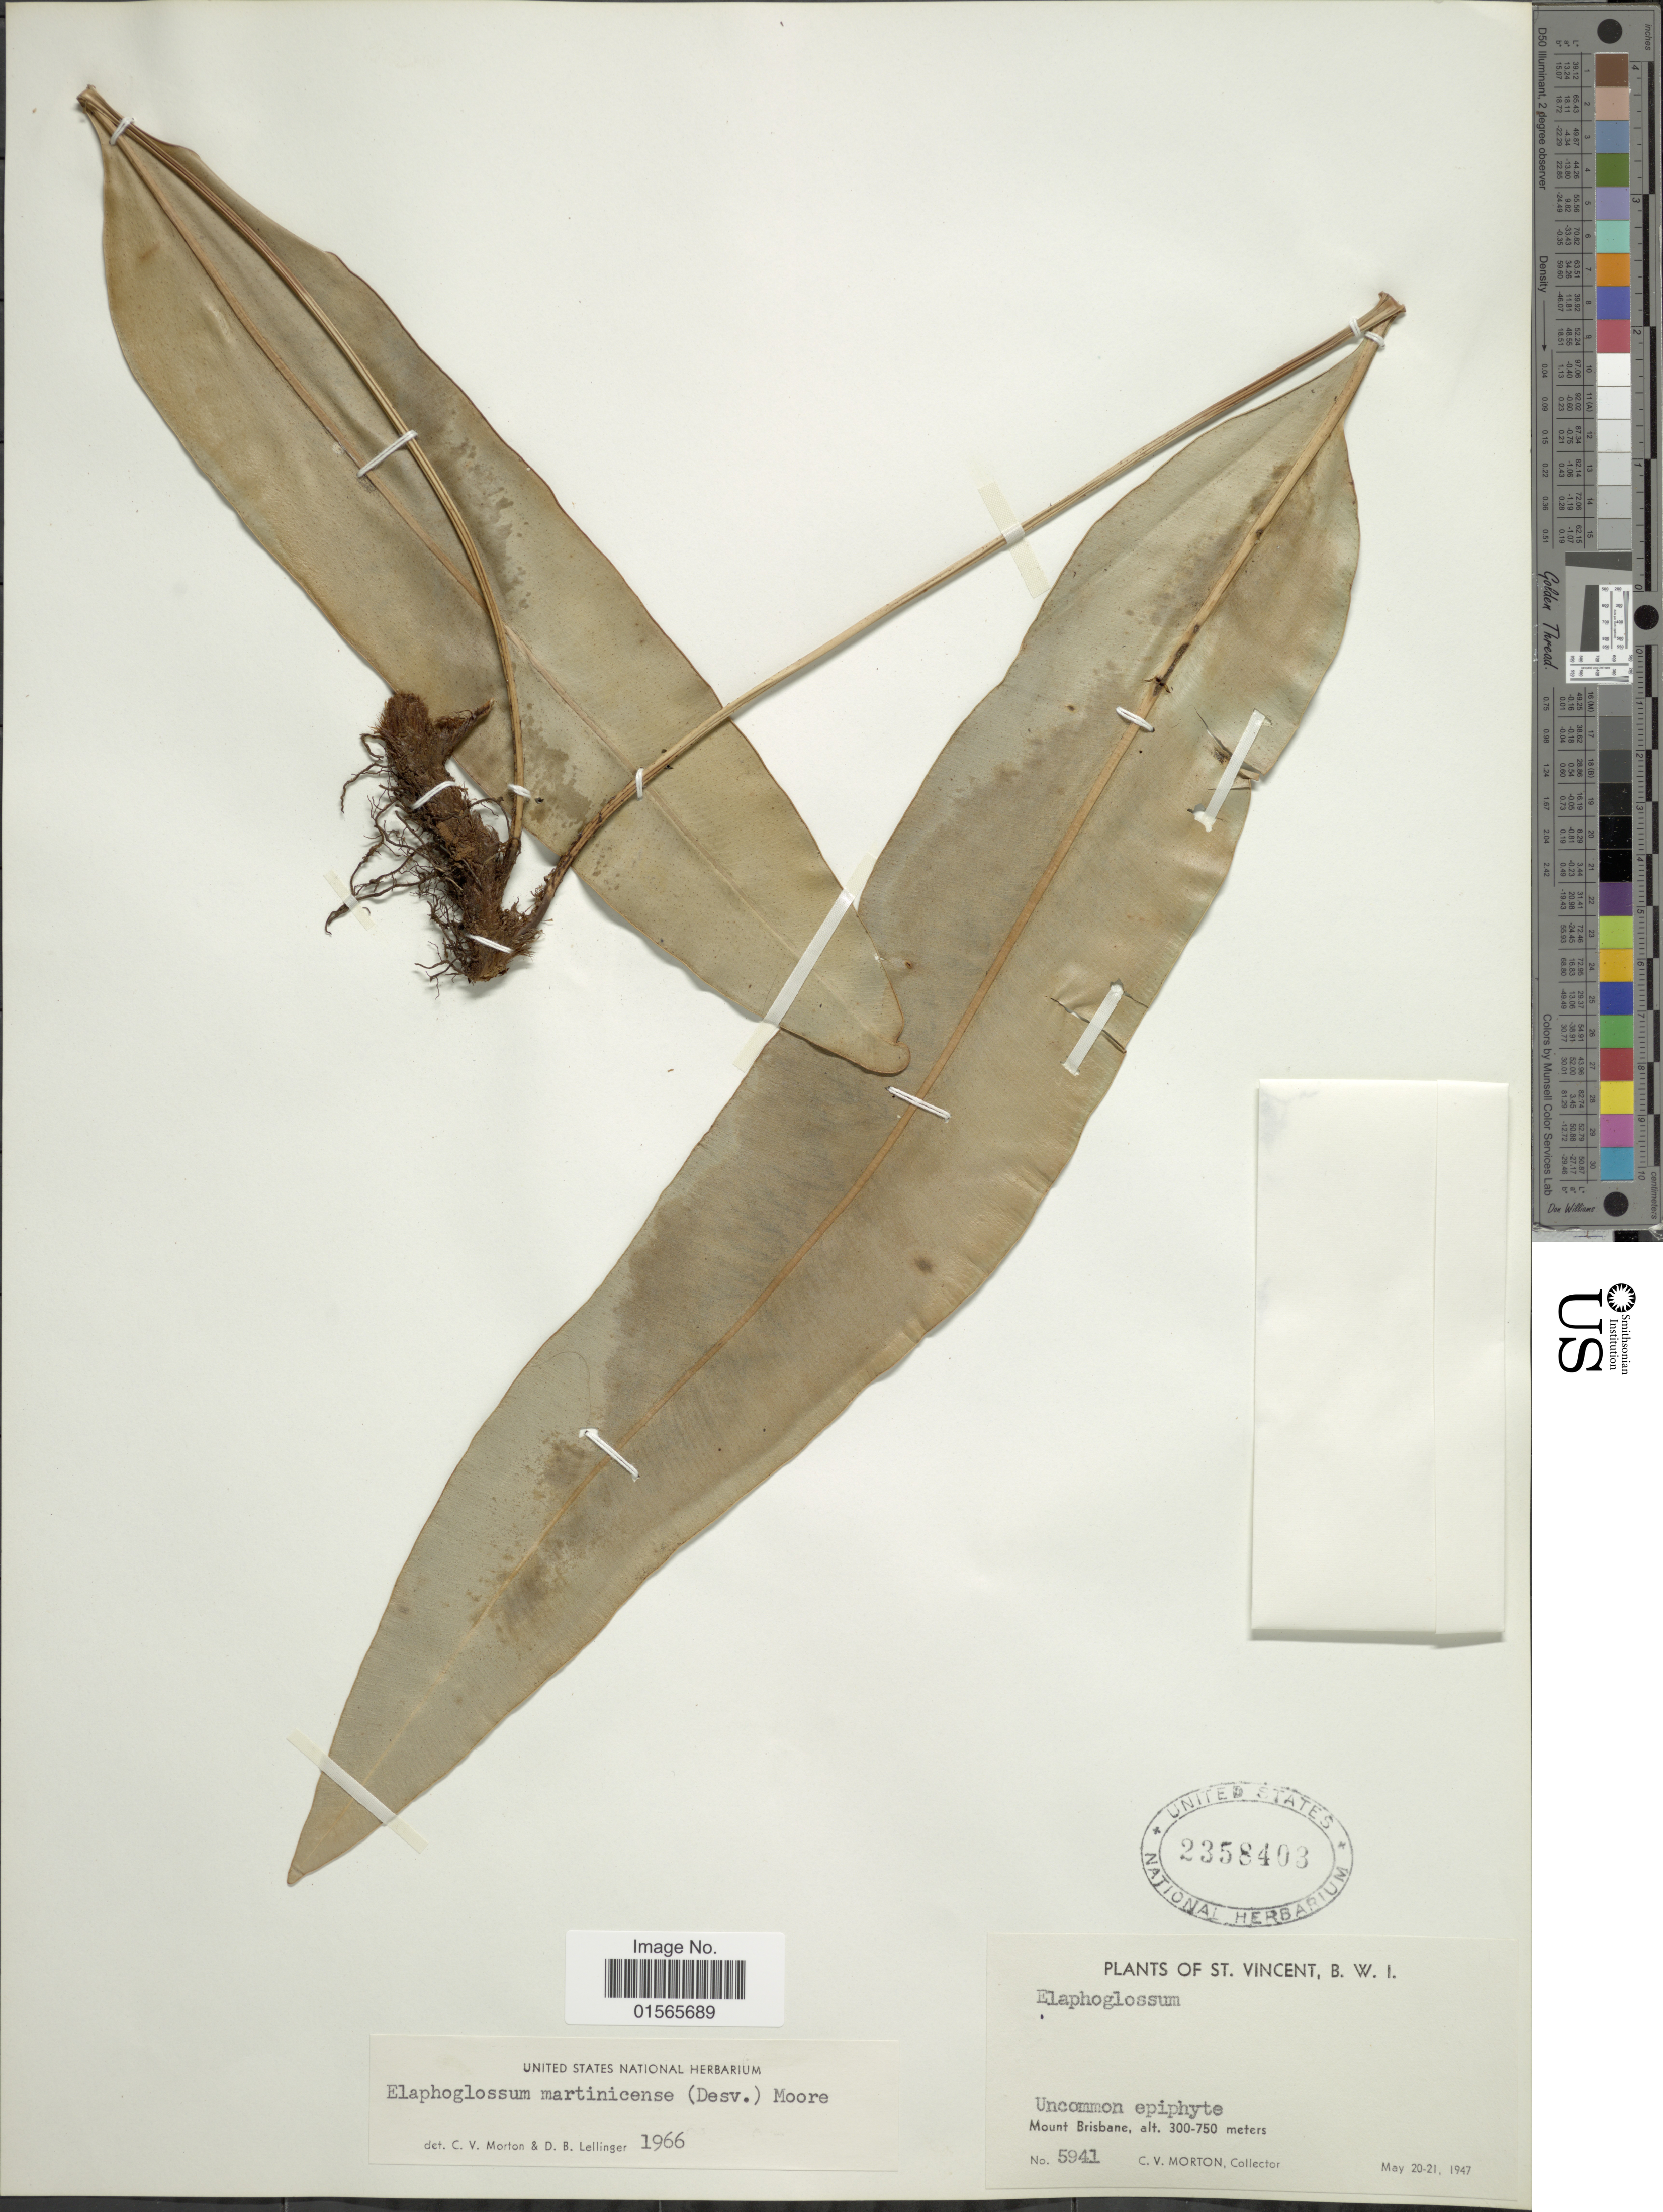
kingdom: Plantae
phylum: Tracheophyta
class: Polypodiopsida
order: Polypodiales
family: Dryopteridaceae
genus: Elaphoglossum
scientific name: Elaphoglossum martinicense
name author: (Desv.) T. Moore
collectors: C. V. Morton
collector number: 5941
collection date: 1947-03-20/1947-03-21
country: St. Vincent - Grenadines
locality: St. Vincent, B.W.I., Mount Brisbane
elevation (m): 300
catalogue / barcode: US 2358403